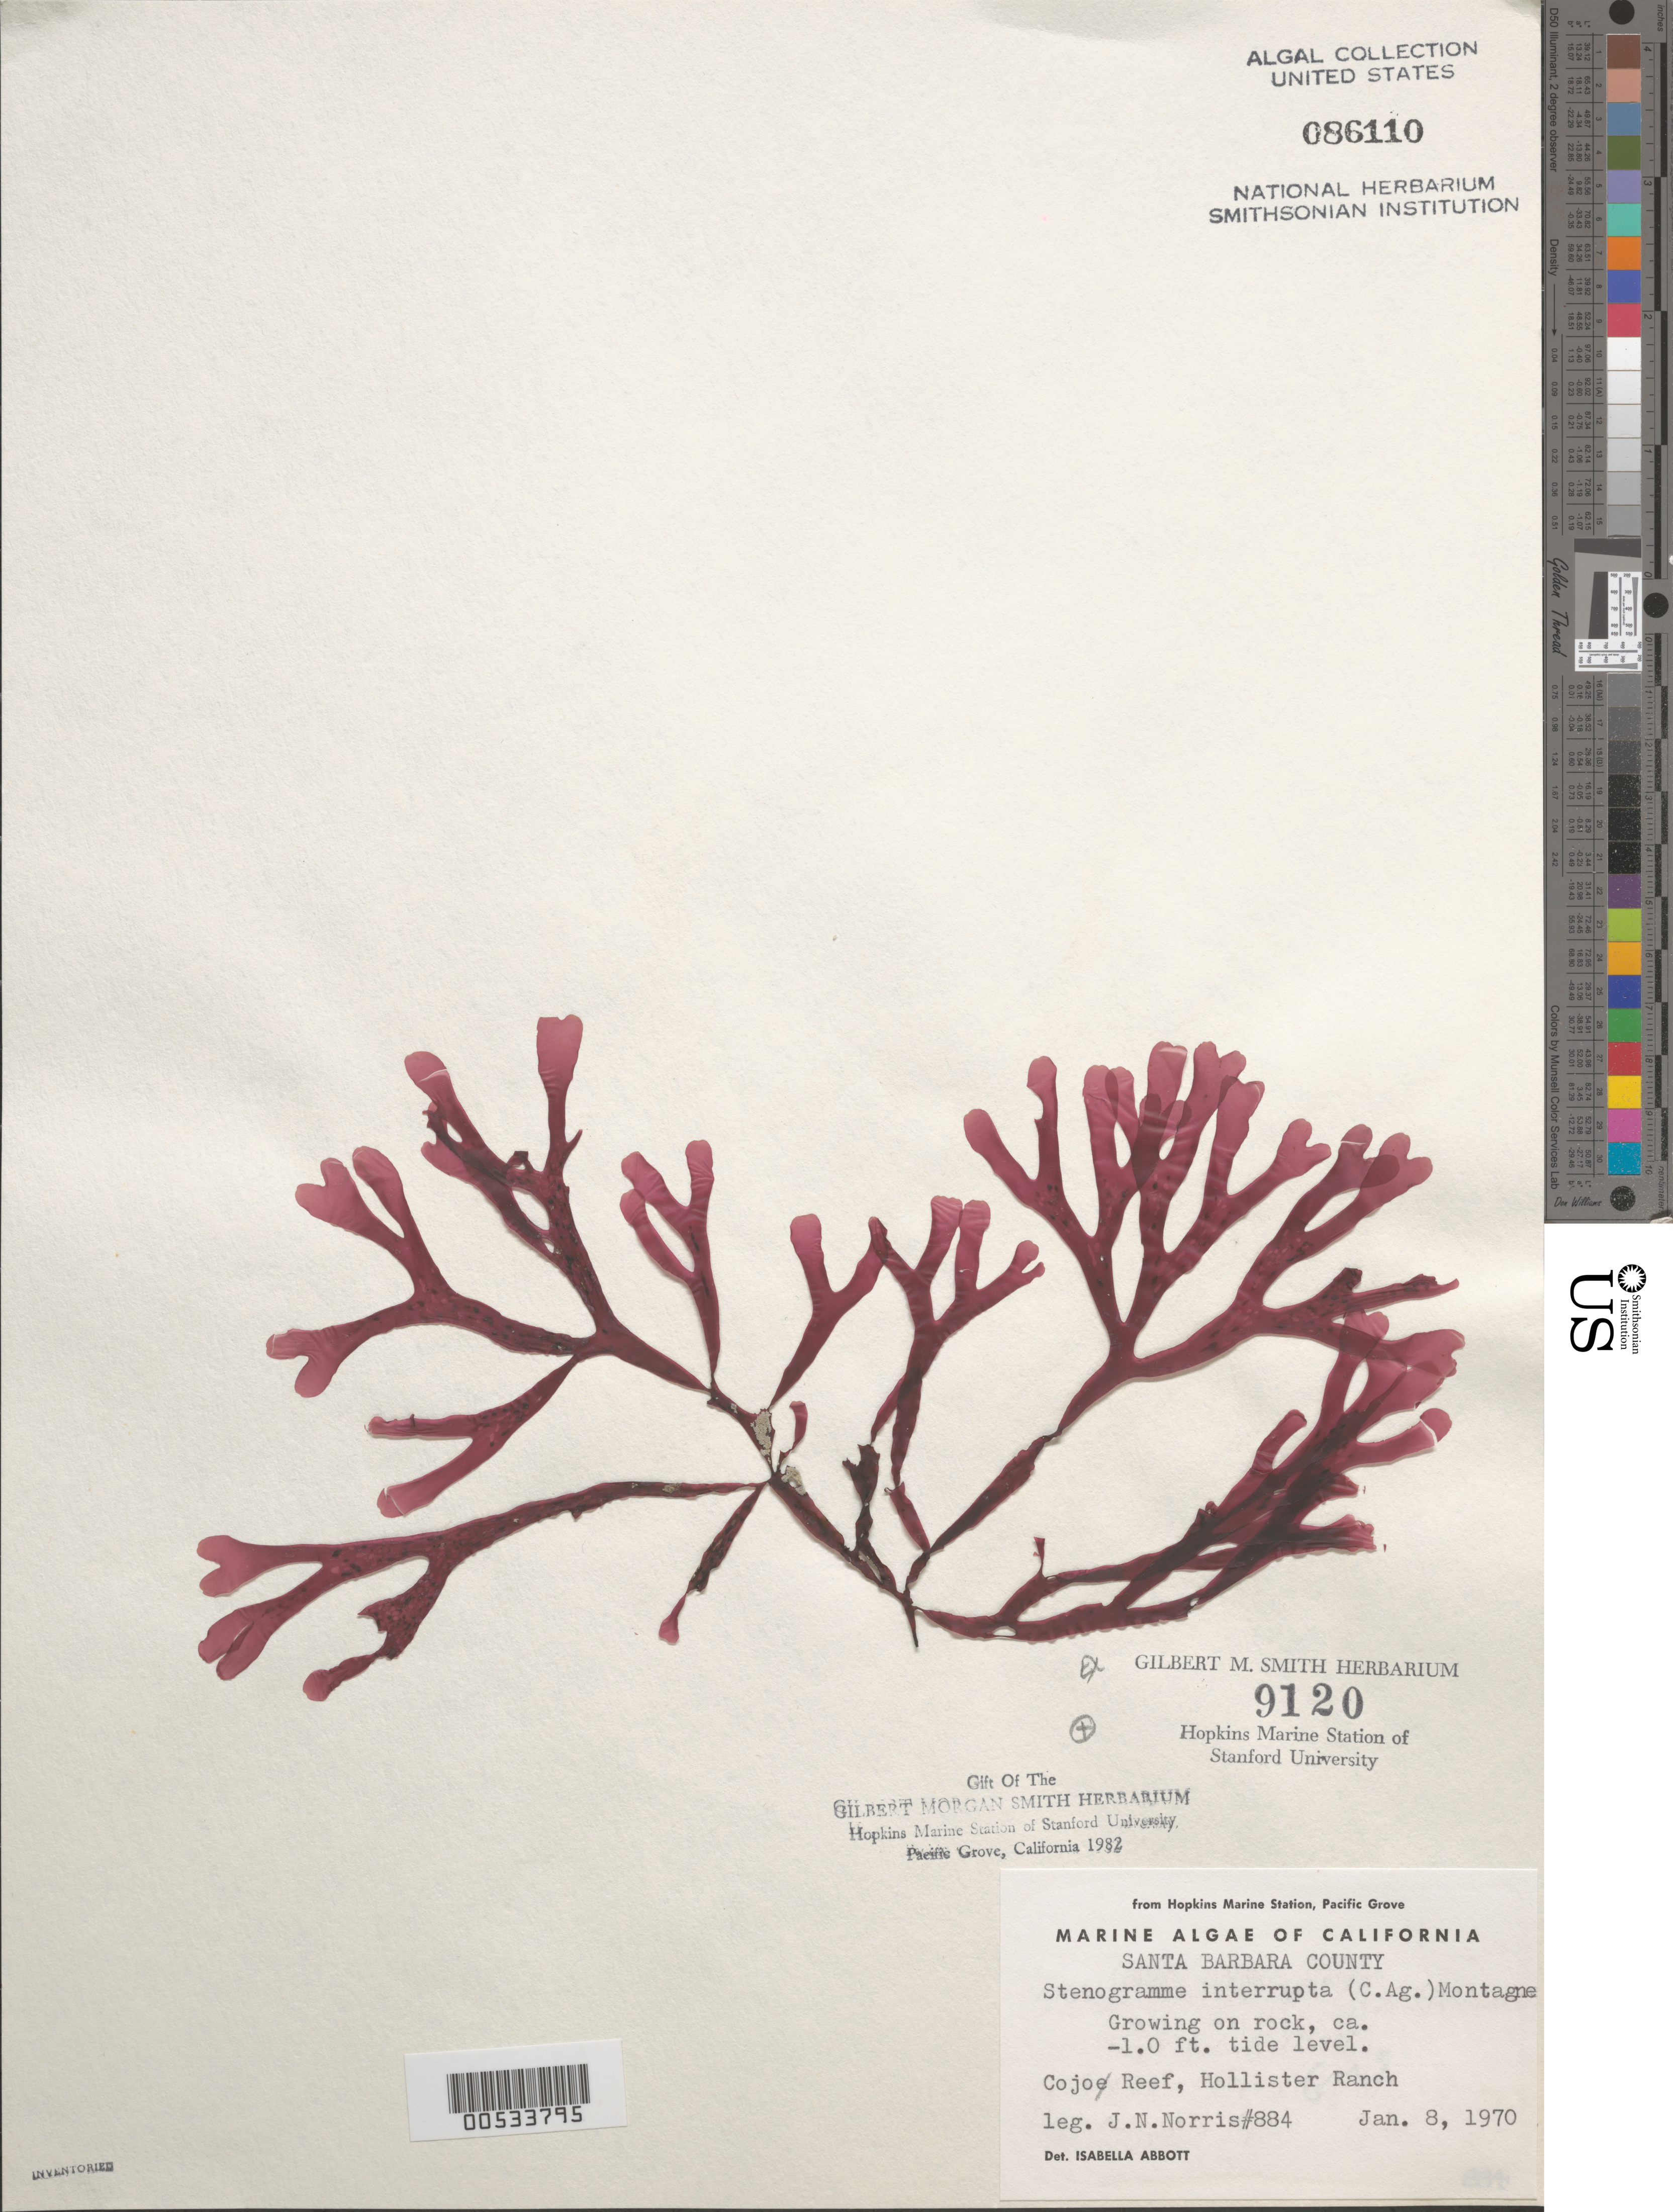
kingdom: Plantae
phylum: Rhodophyta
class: Florideophyceae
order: Gigartinales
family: Phyllophoraceae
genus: Stenogramma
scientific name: Stenogramma interruptum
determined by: Abbott, Isabella A.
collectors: J. N. Norris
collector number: JN-884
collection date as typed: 08 Jan 1970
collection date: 1970-01-08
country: United States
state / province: California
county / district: Santa Barbara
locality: Cojo Reef, Hollister Ranch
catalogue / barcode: US 86110